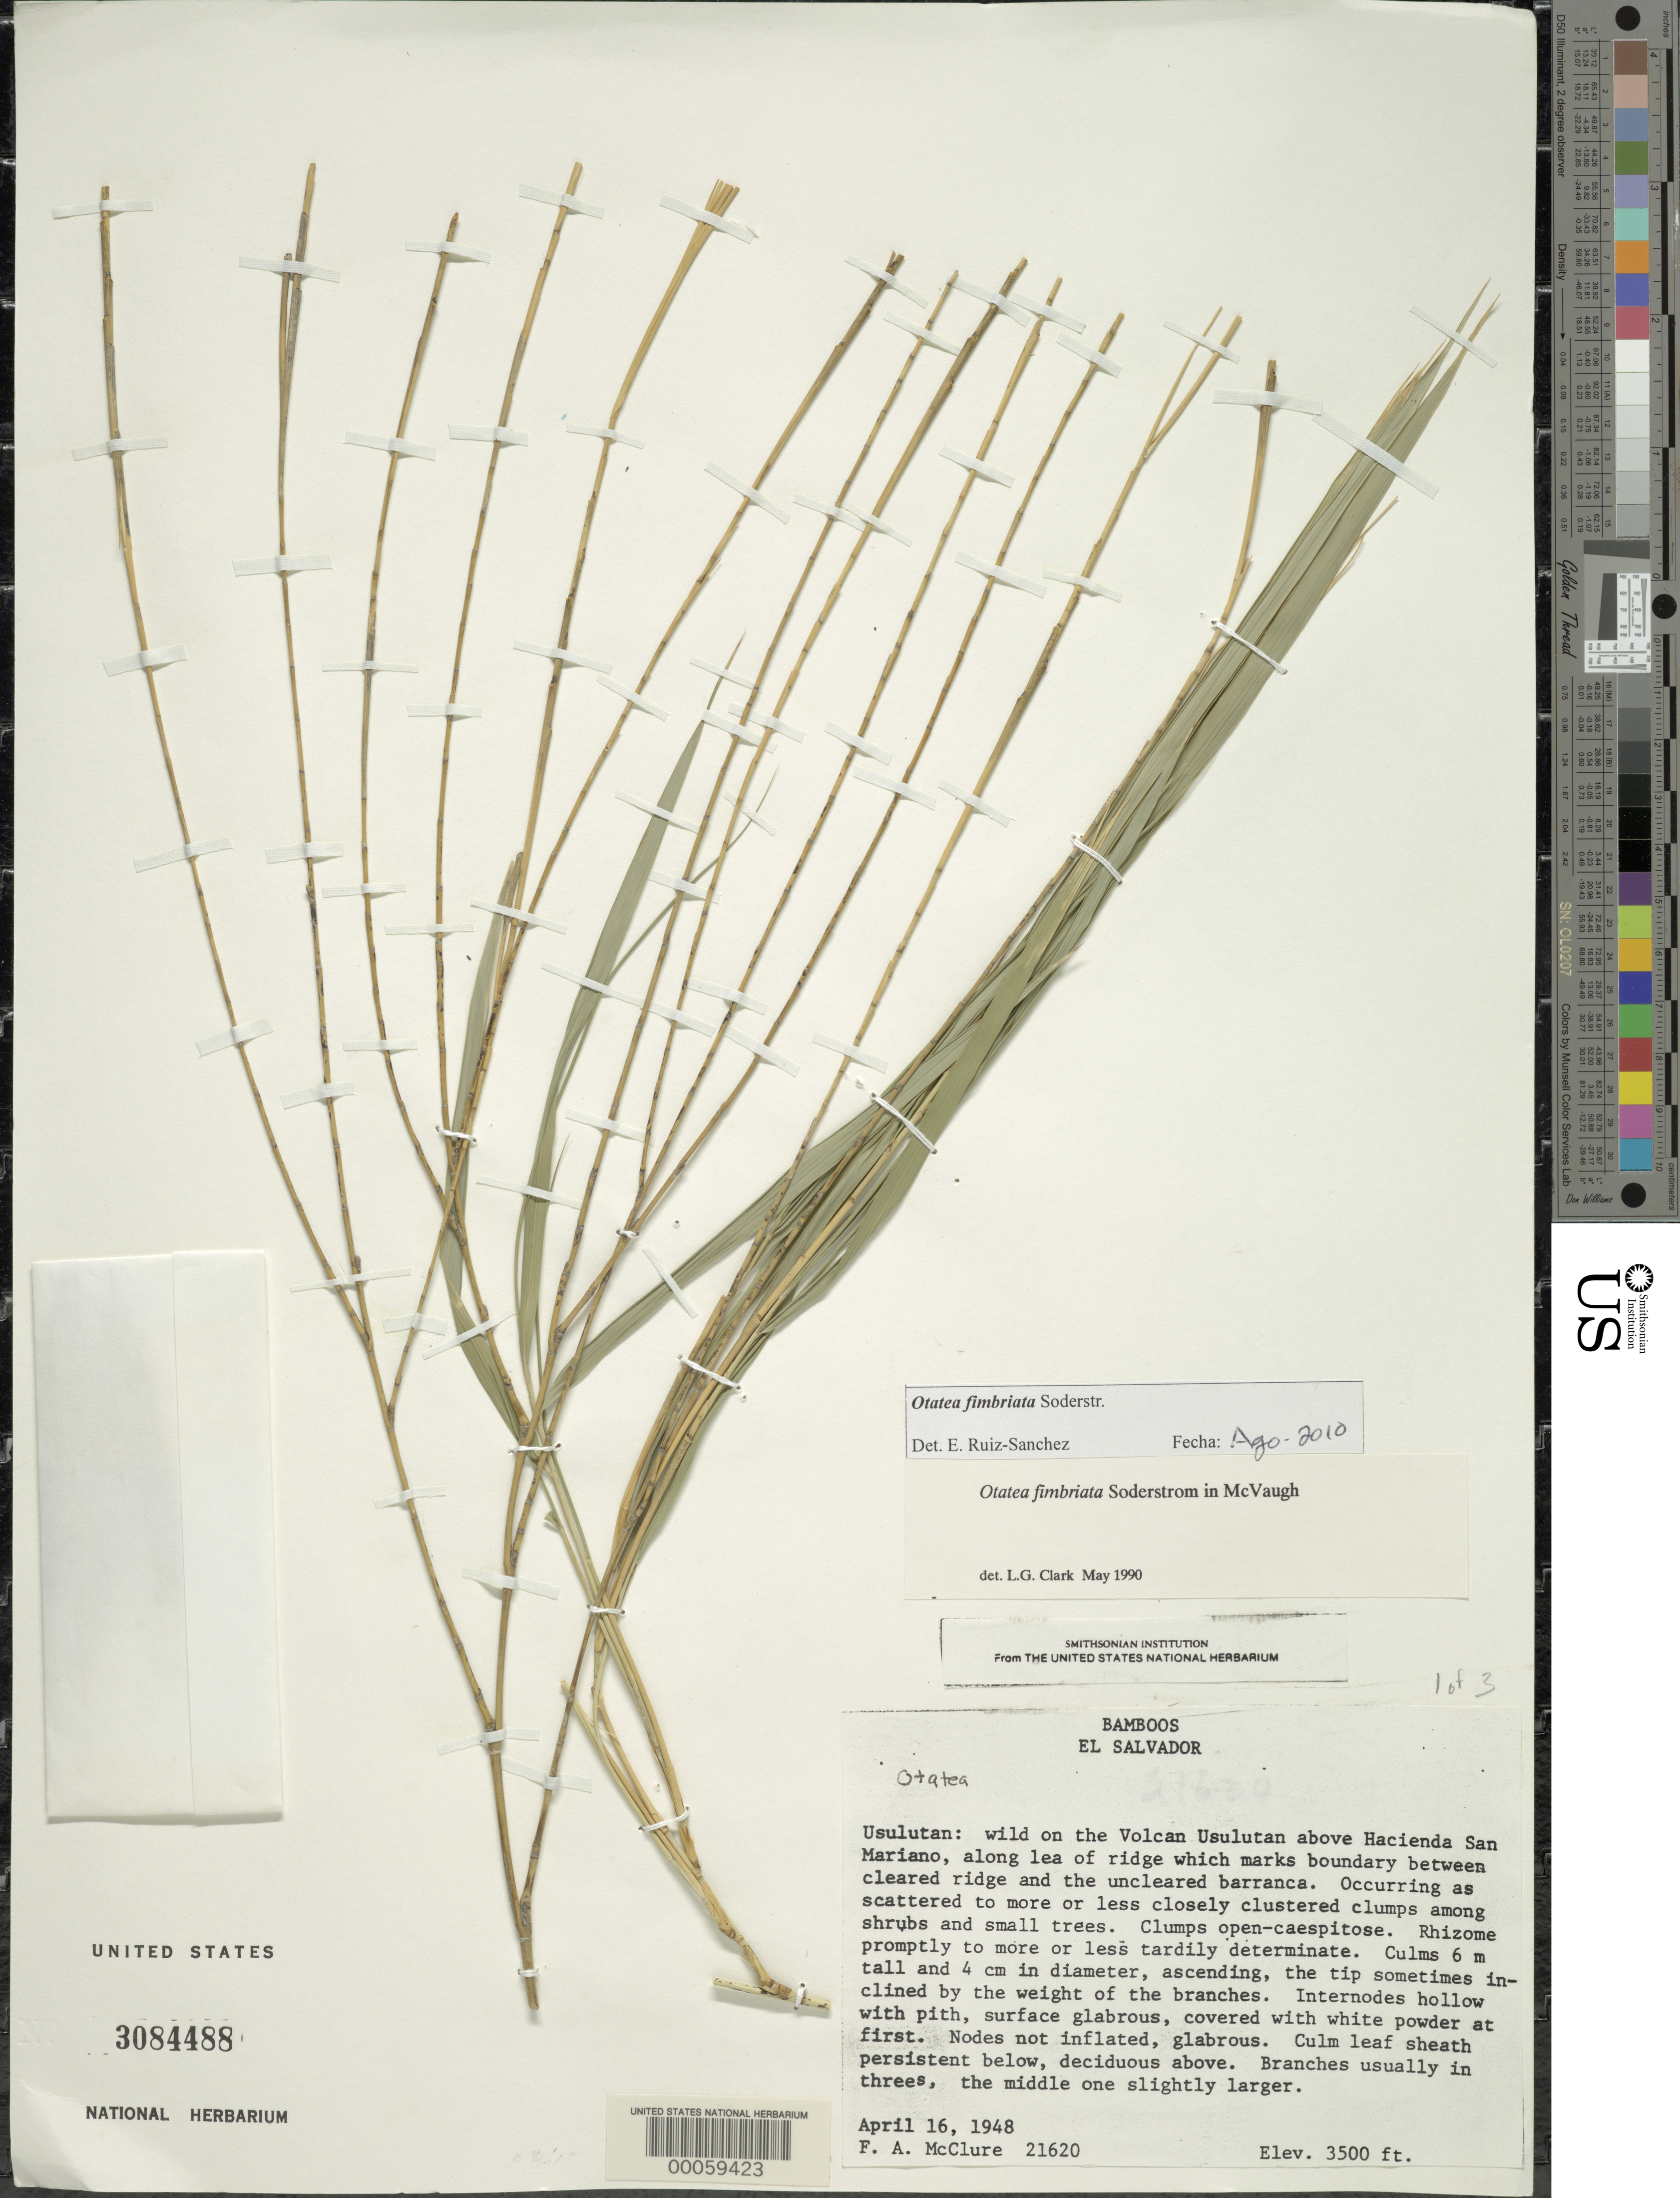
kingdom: Plantae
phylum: Tracheophyta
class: Liliopsida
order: Poales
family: Poaceae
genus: Otatea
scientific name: Otatea glauca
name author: L.G. Clark & G. Cortés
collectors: F. A. McClure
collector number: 21620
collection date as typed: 16 Apr 1948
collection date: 1948-04-16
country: El Salvador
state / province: Usulután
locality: Volcan Usulutan above Hacienda San Mariano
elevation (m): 1067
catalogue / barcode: US 3084488